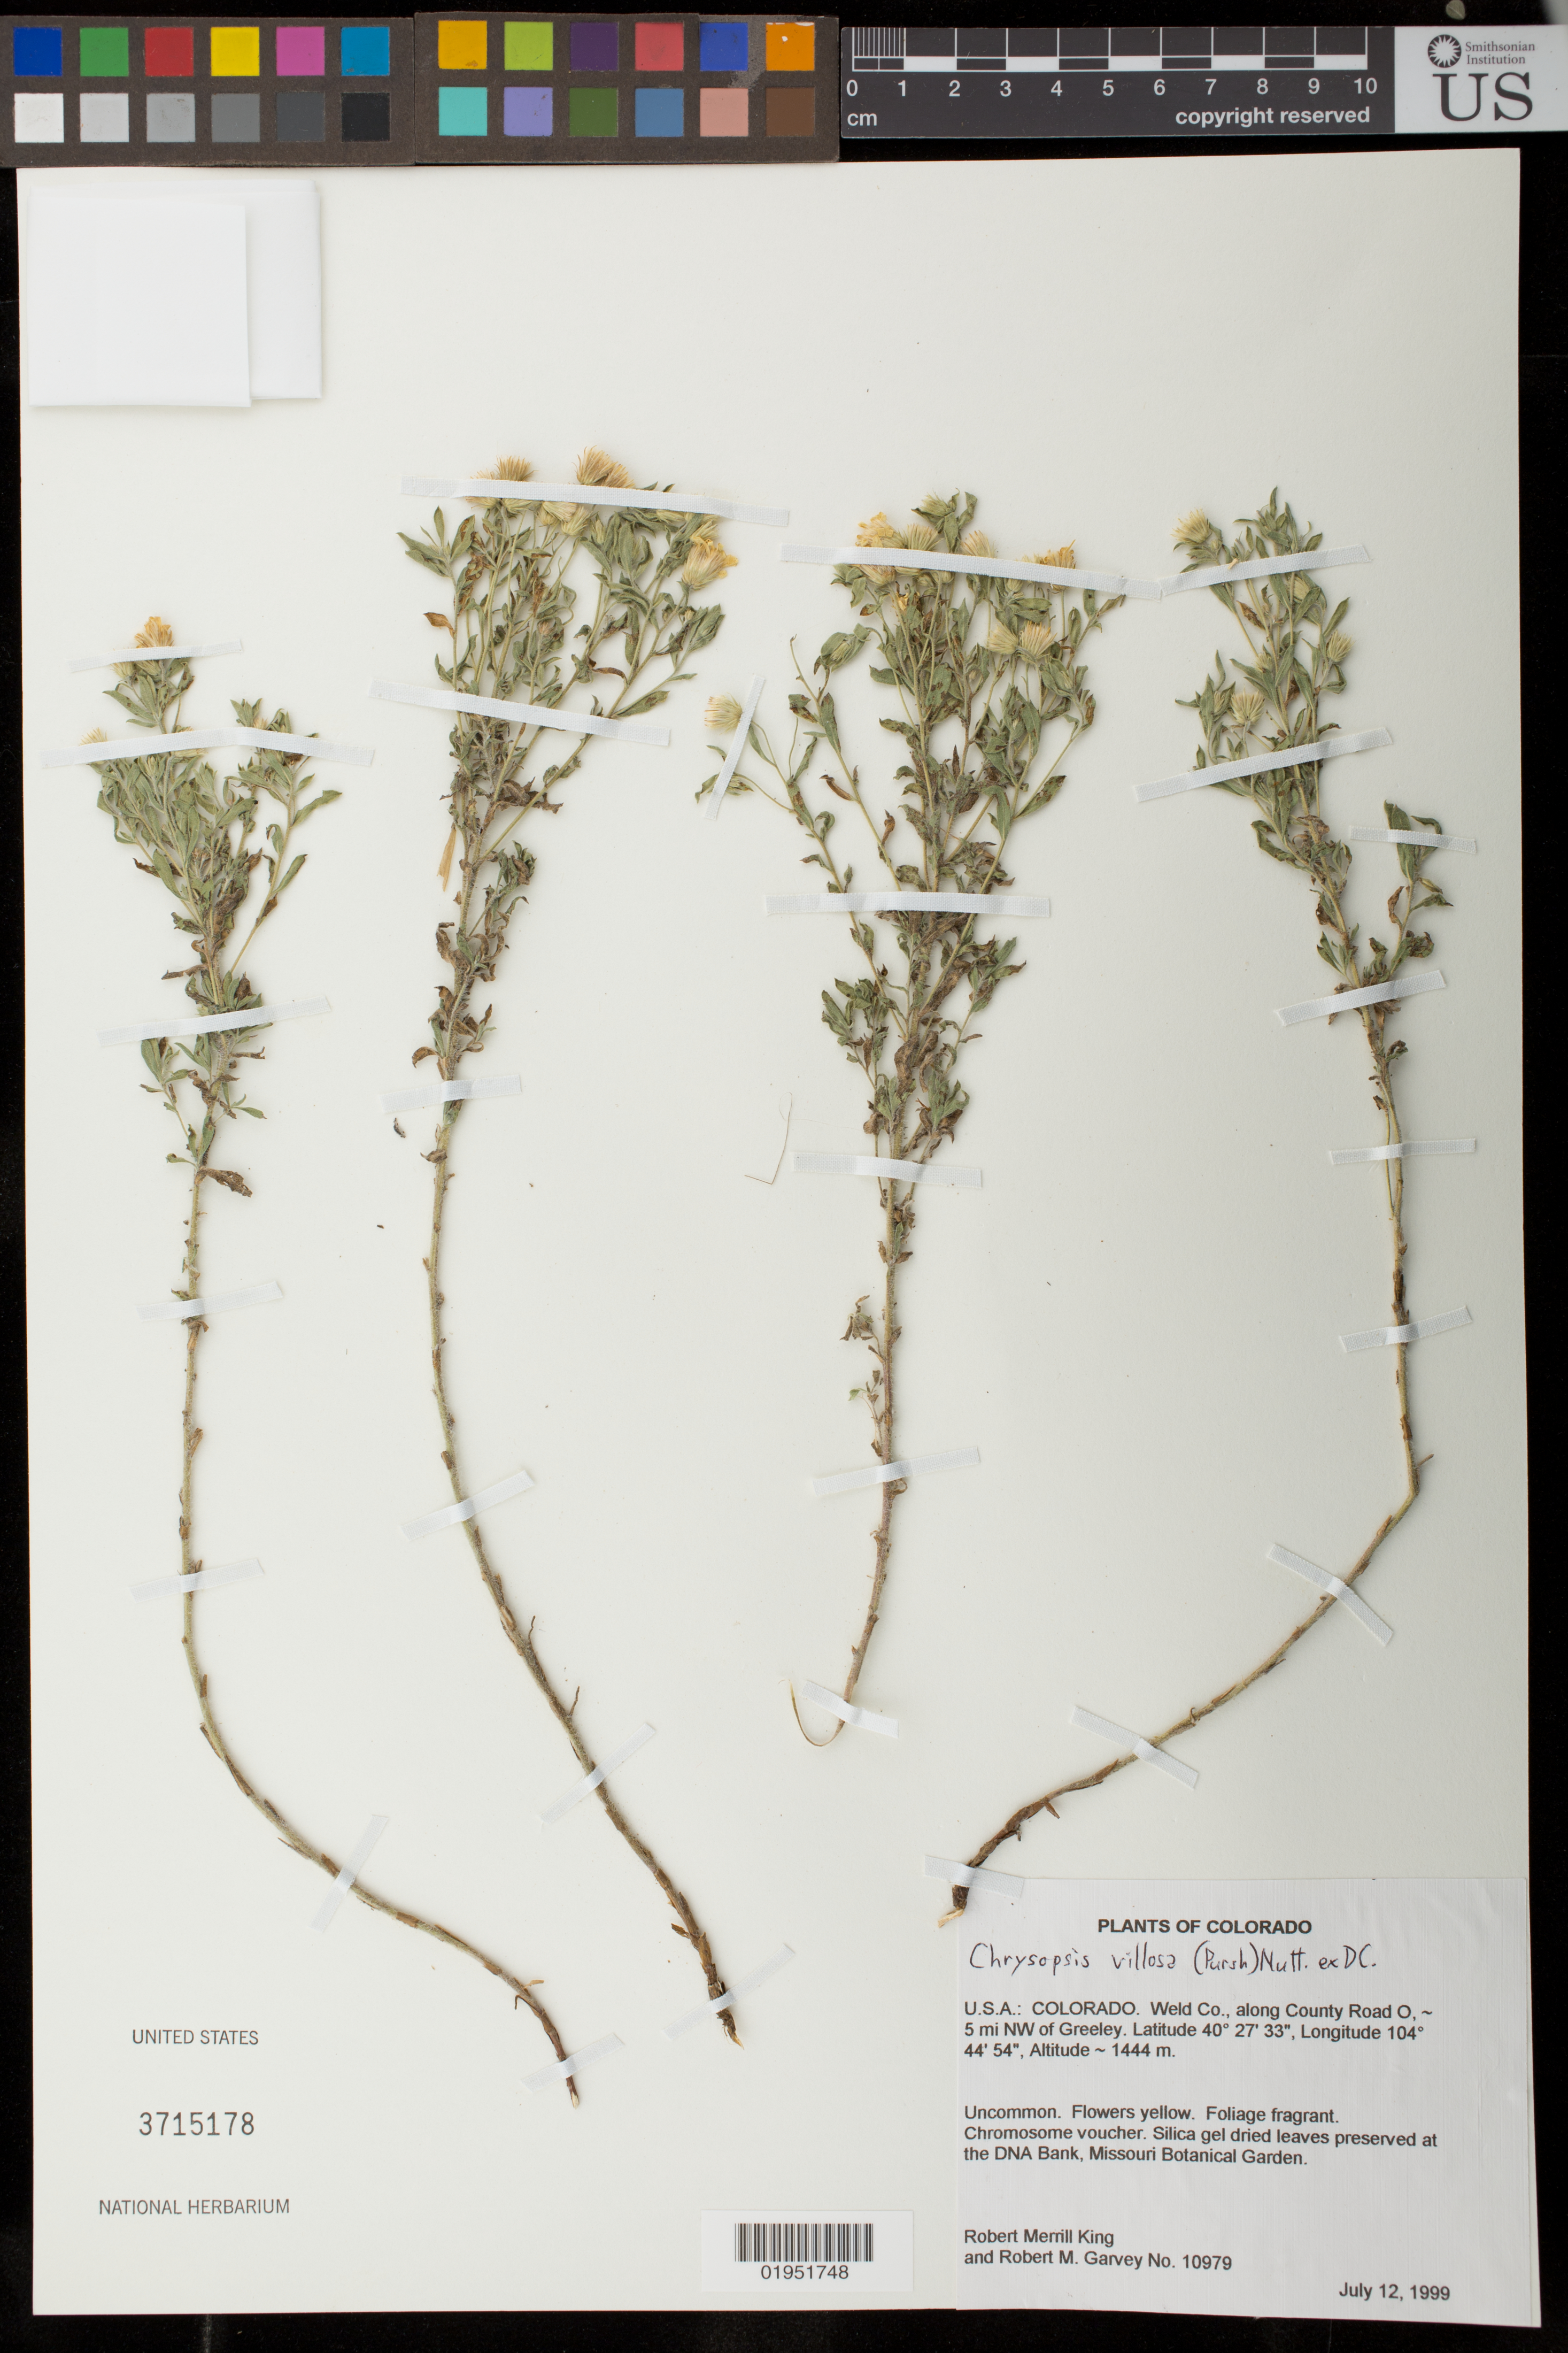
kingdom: Plantae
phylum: Tracheophyta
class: Magnoliopsida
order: Asterales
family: Asteraceae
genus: Chrysopsis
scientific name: Chrysopsis villosa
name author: (Pursh) Nutt. ex DC.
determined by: Robinson, Harold E., (US)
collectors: R. M. King & R. Garvey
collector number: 10979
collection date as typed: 12 Jul 1999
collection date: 1999-07-12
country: United States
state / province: Colorado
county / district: Weld Co.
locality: Along County Road O, ca. 5 mi NW of Greeley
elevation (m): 1444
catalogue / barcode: US 3715178